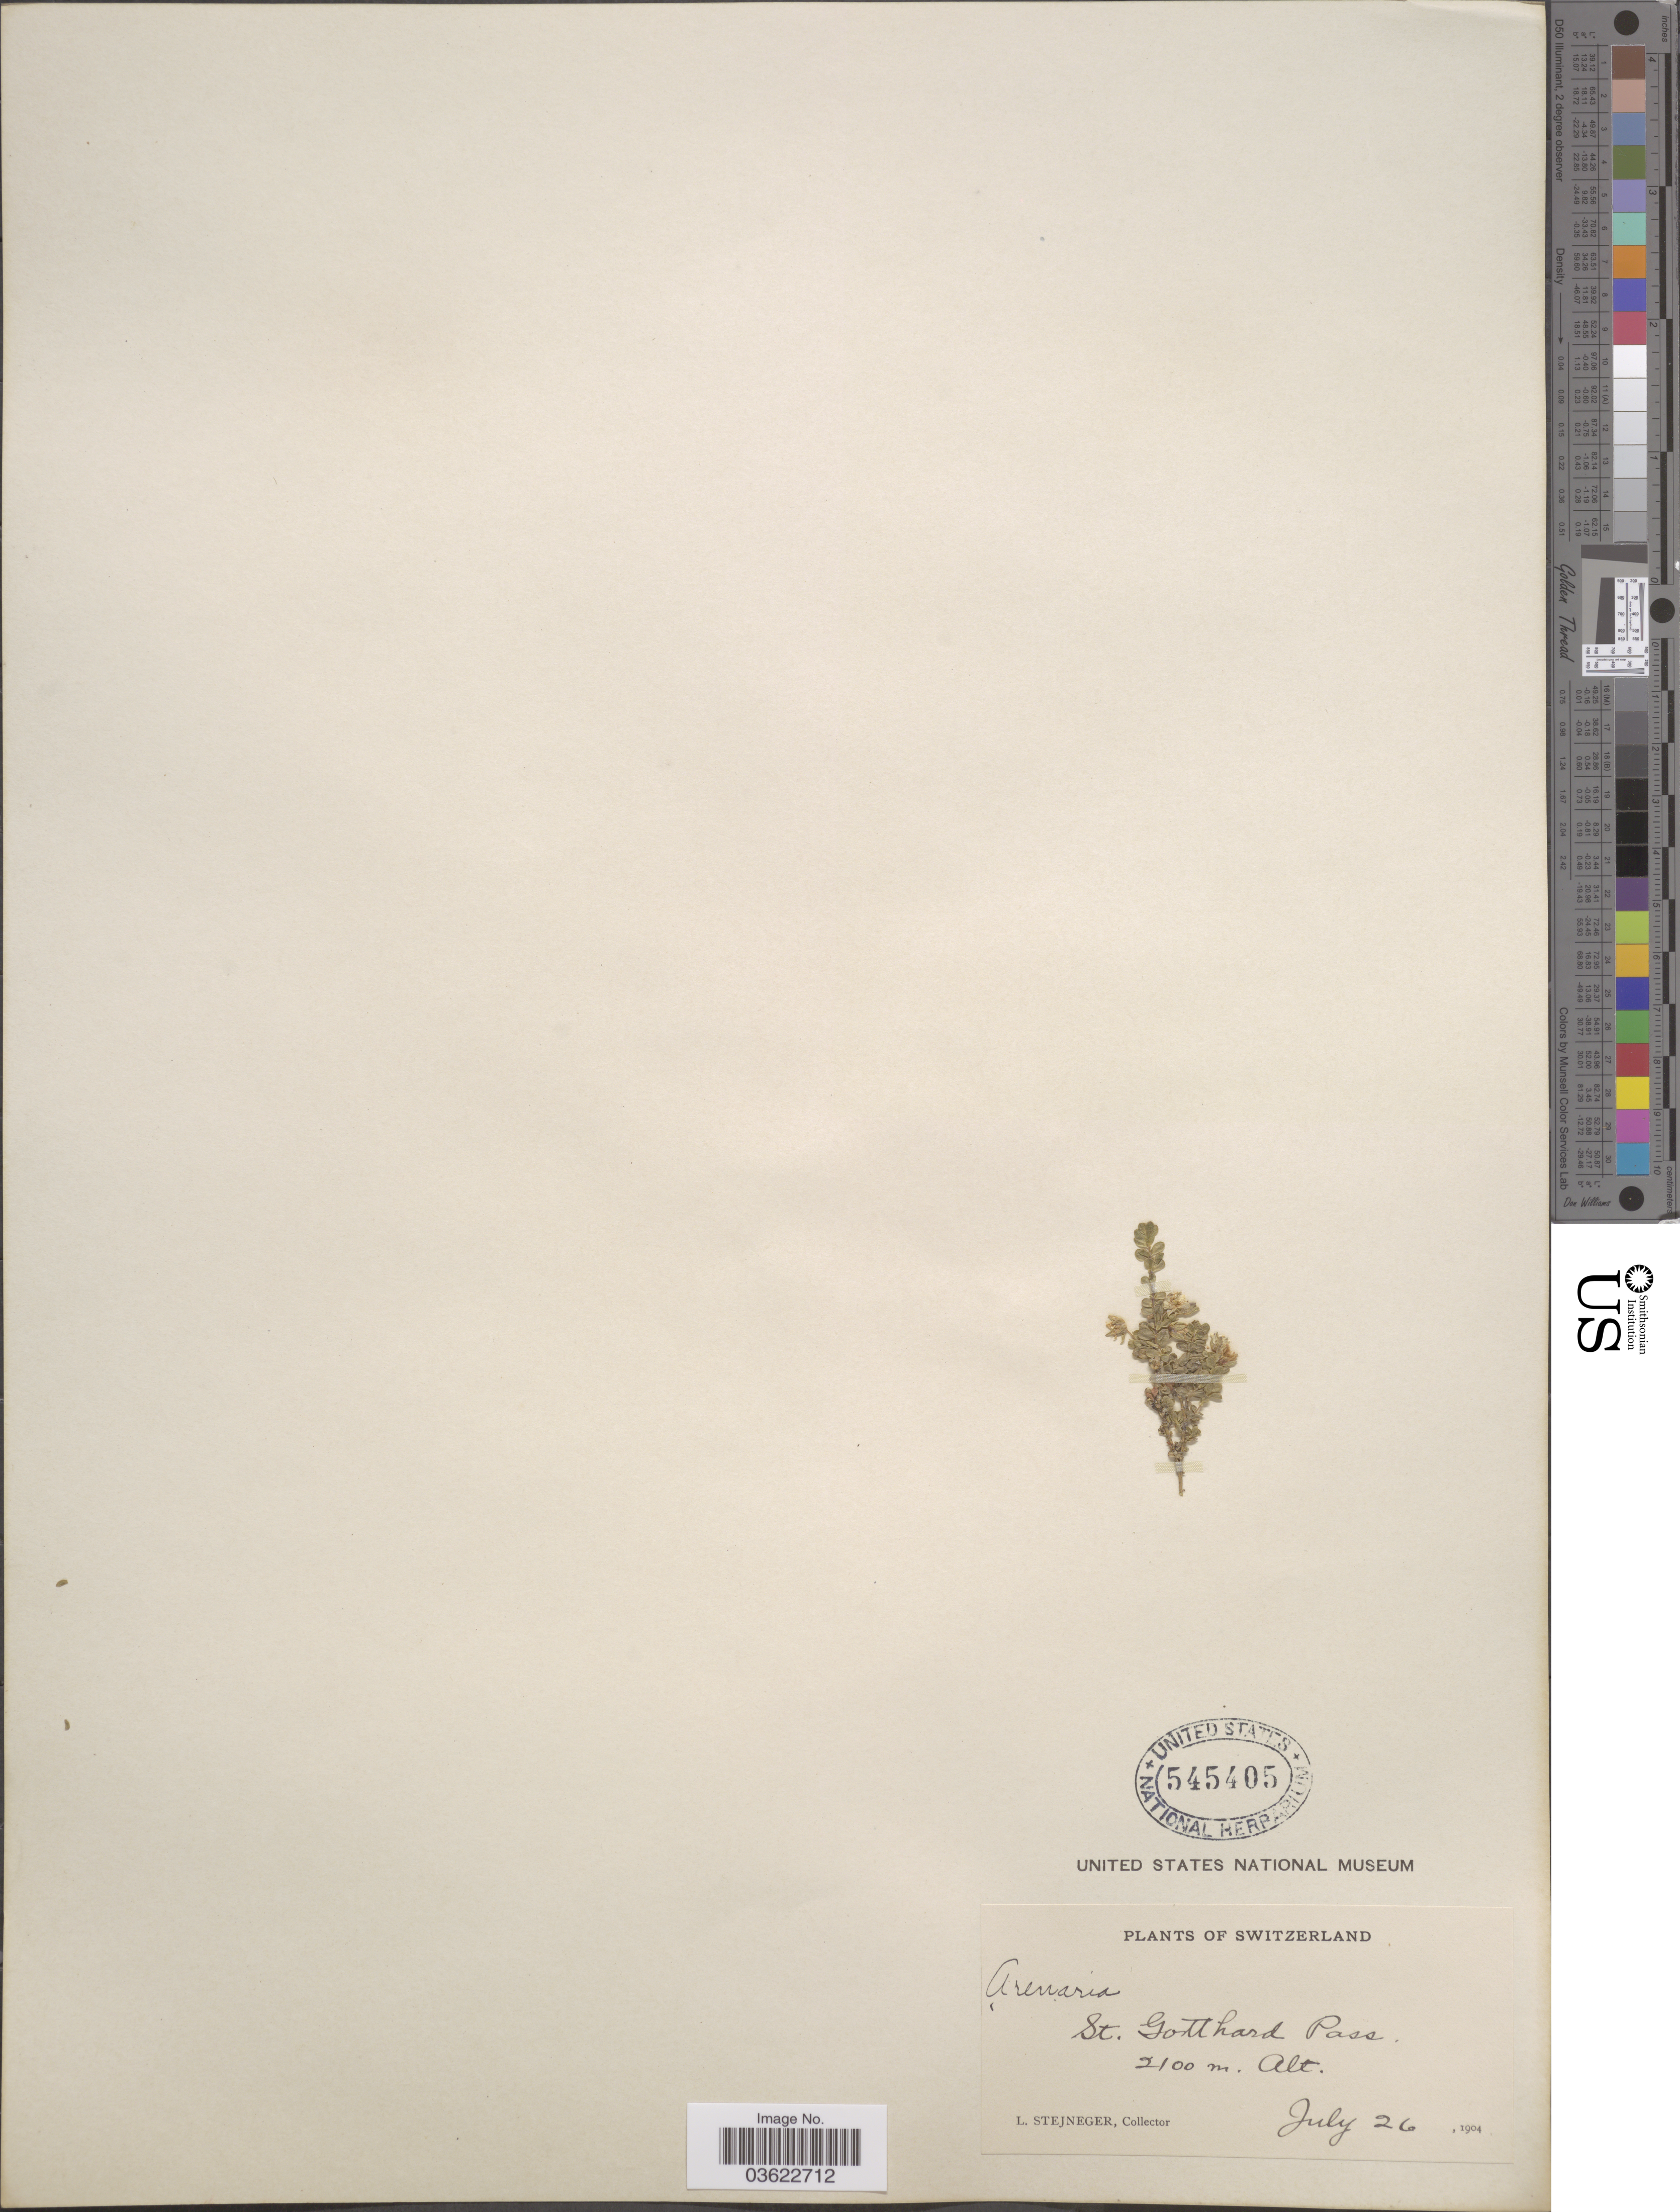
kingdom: Plantae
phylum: Tracheophyta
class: Magnoliopsida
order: Caryophyllales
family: Caryophyllaceae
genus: Arenaria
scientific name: Arenaria sp.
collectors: L. Stejneger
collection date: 1904-07-26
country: Switzerland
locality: St. Gotthard Pass.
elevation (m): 2100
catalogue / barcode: US 545405